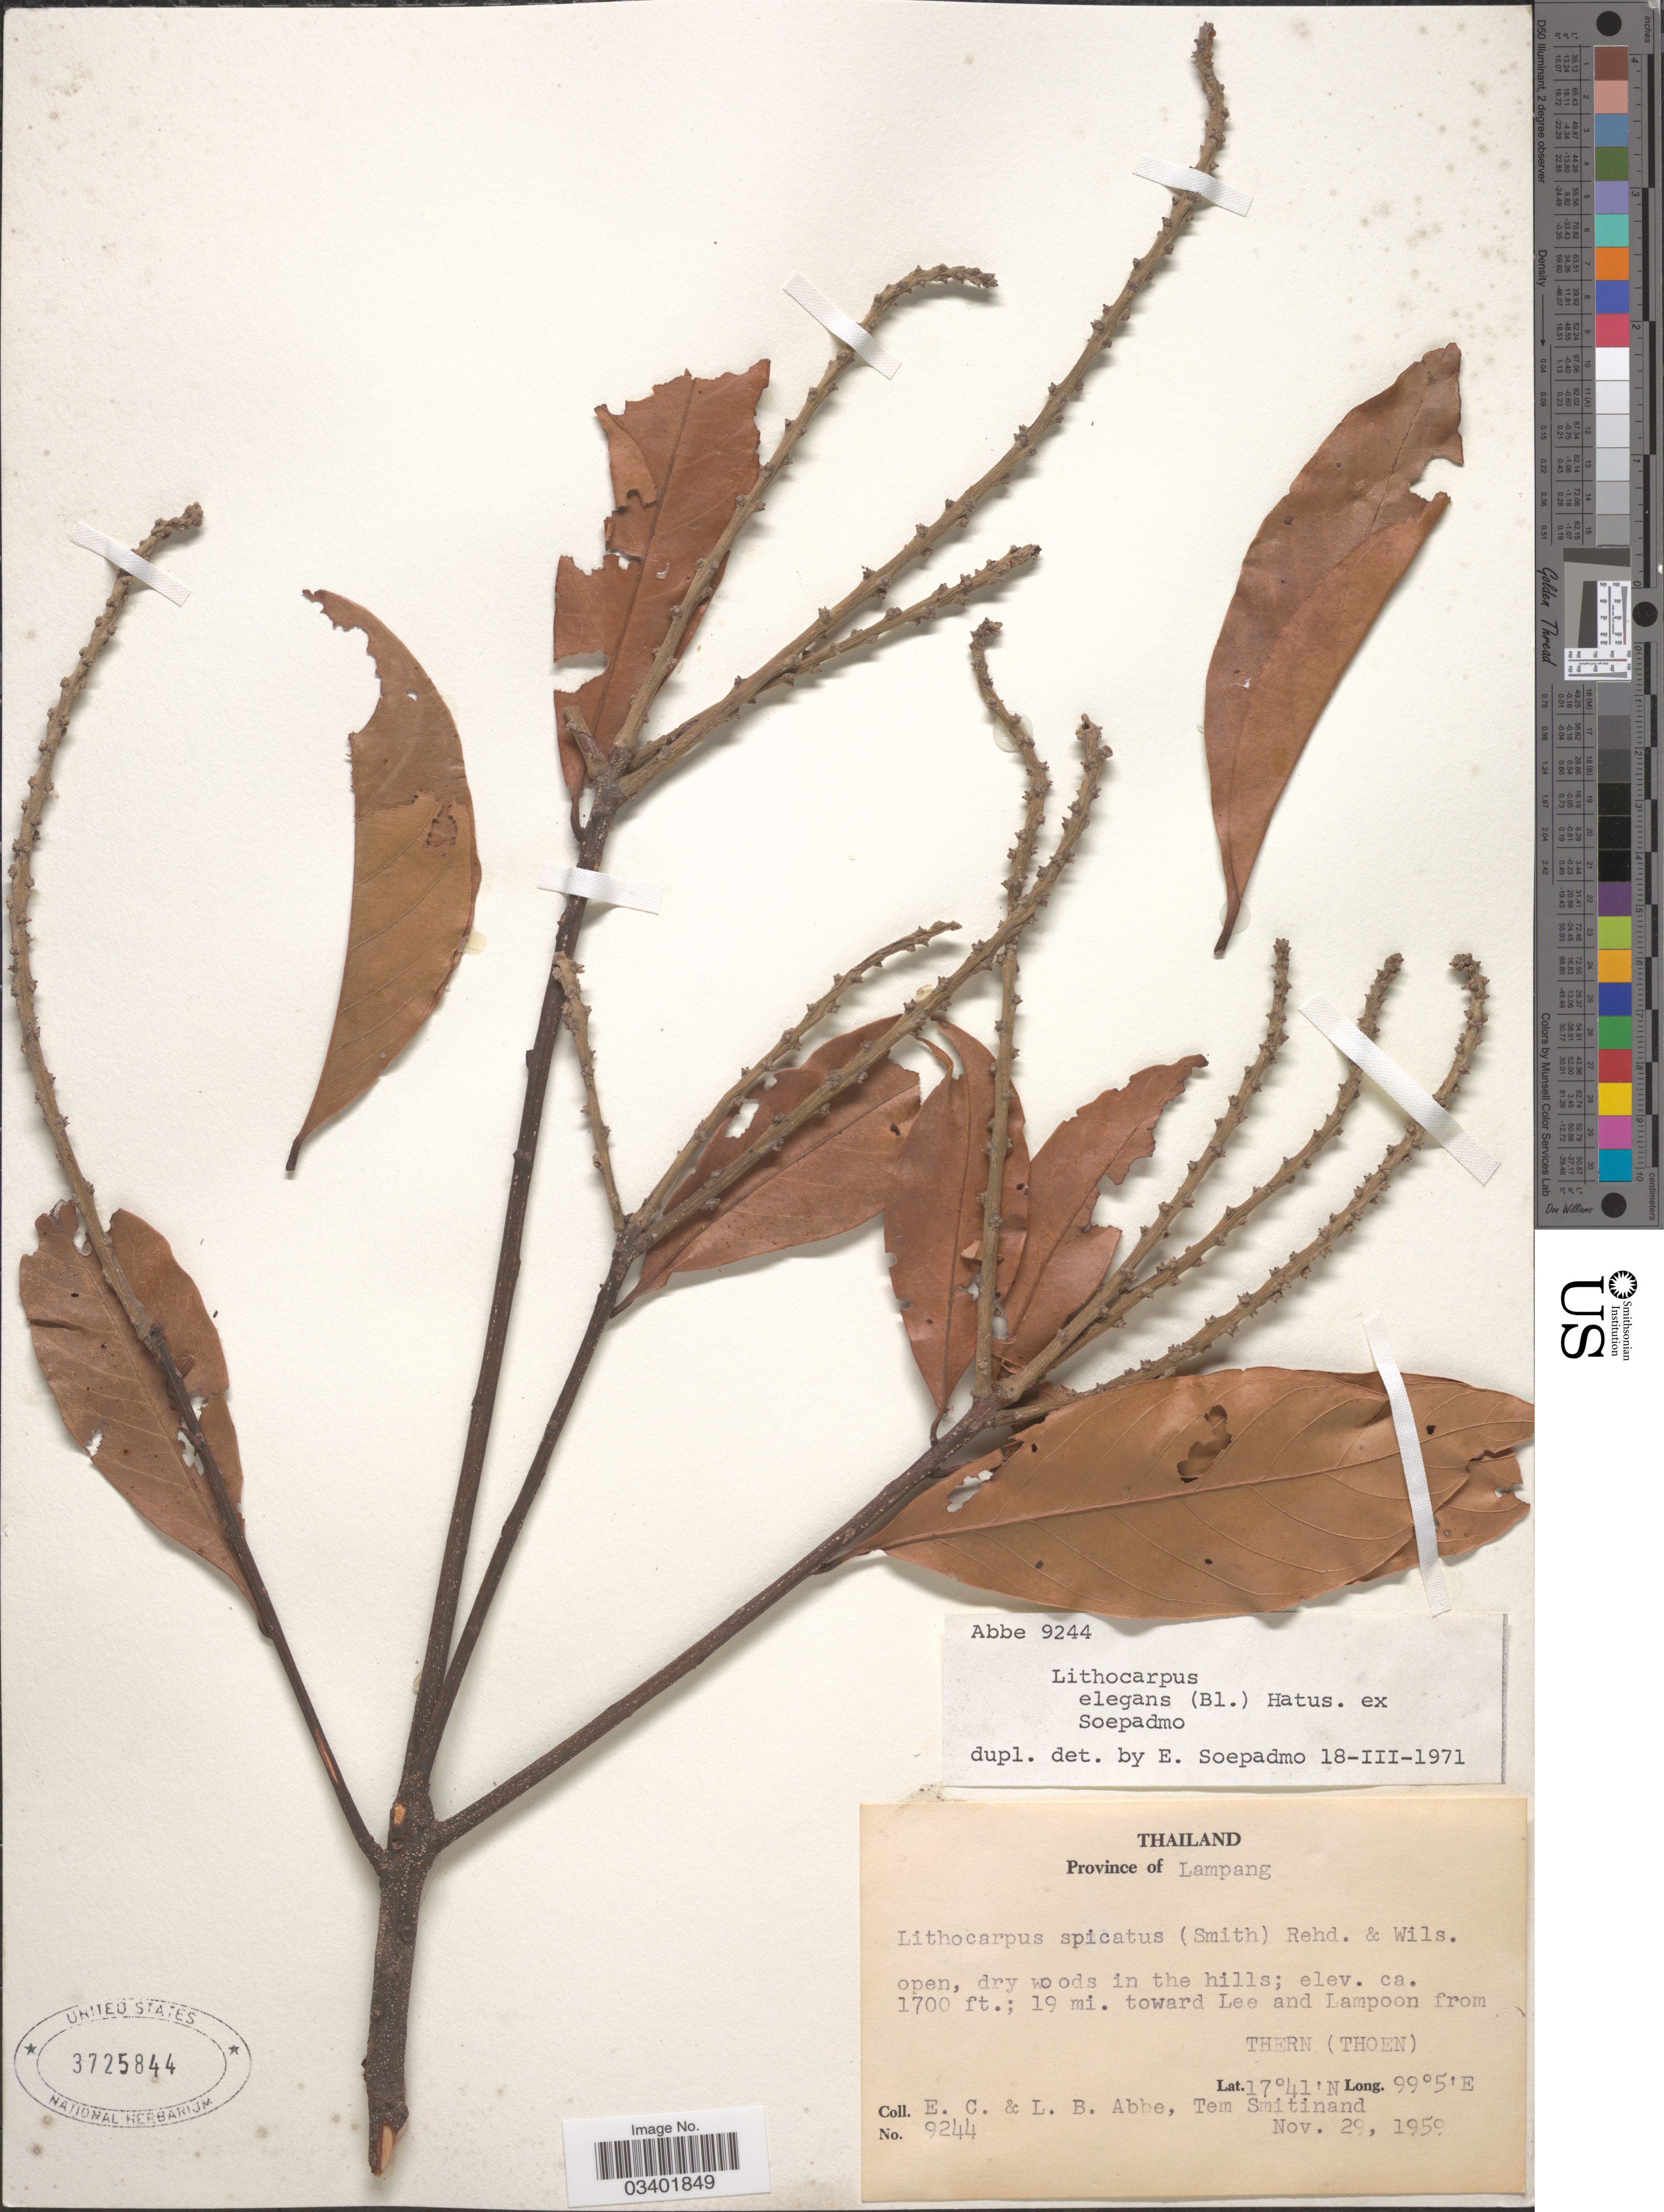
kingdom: Plantae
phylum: Tracheophyta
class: Magnoliopsida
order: Fagales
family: Fagaceae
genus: Lithocarpus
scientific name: Lithocarpus elegans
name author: (Blume) Hatus. ex Soepadmo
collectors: E. C. Abbe, L. B. Abbe & T. Smitinand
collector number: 9244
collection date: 1959-11-29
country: Thailand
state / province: Lampang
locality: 19 mi. toward Lee and Lampoon from Thern (Thoen).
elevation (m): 518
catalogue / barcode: US 3725844